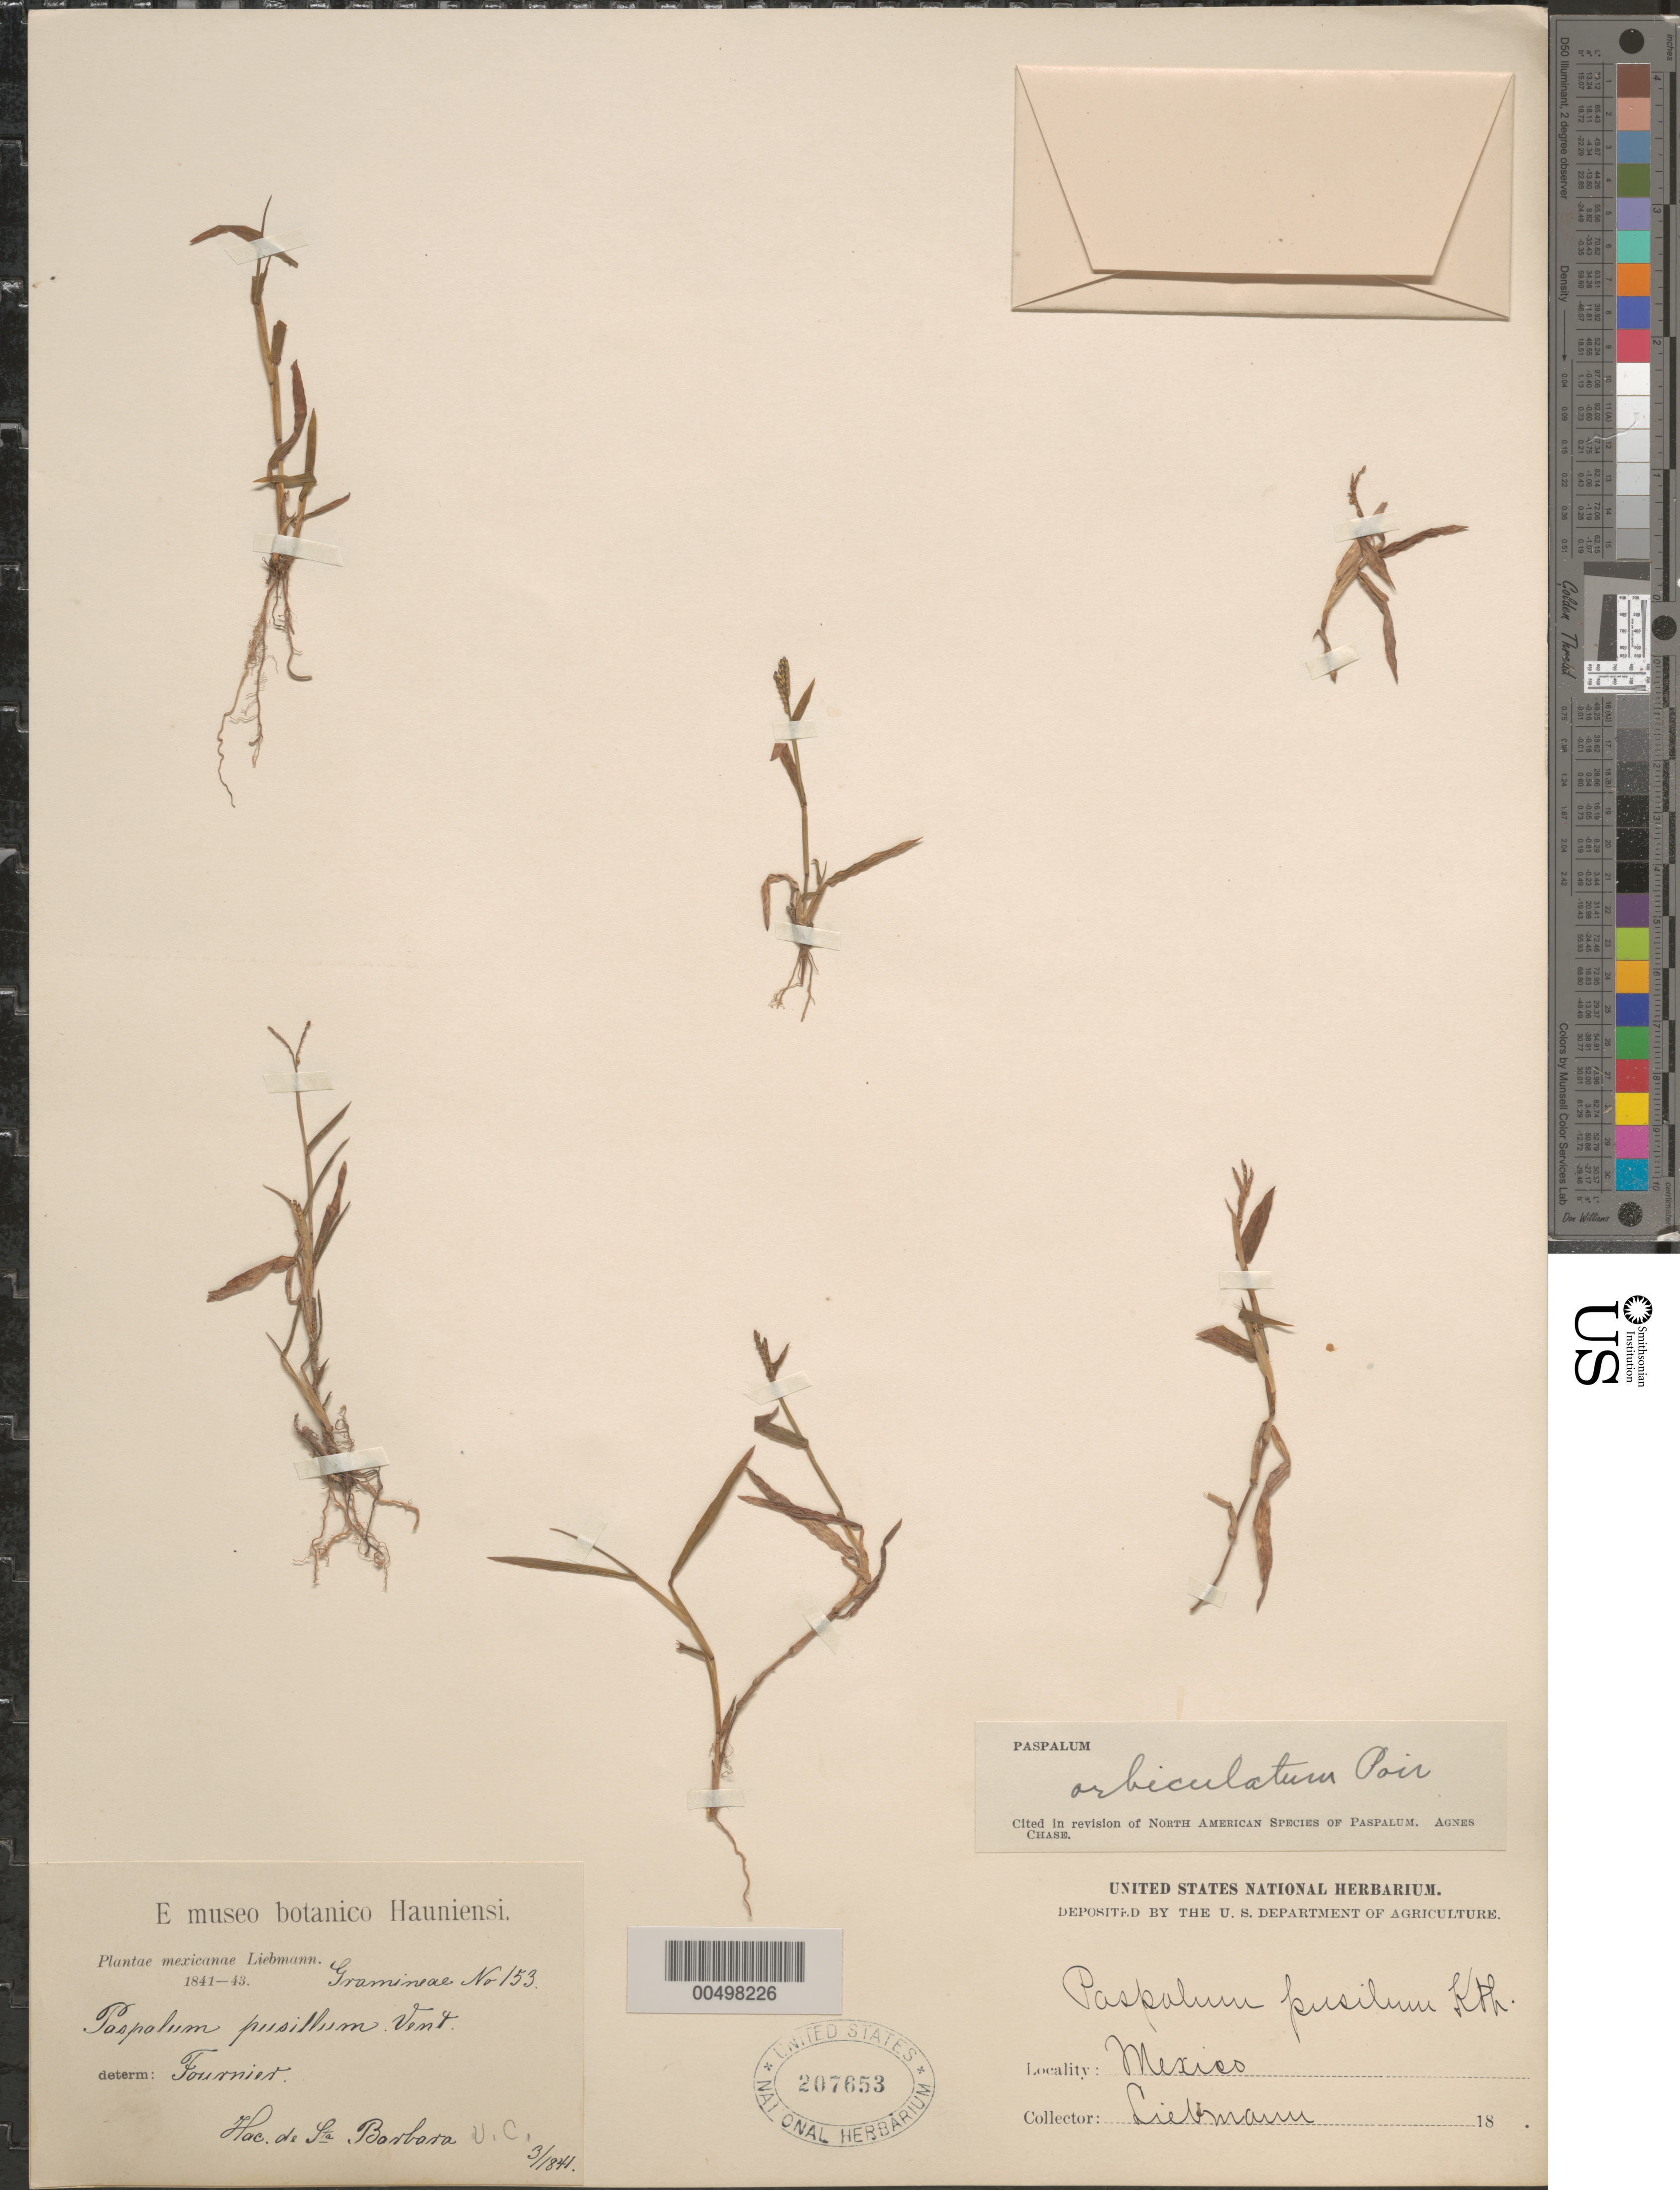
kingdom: Plantae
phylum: Tracheophyta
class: Liliopsida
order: Poales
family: Poaceae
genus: Paspalum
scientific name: Paspalum orbiculatum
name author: Poir. in Lam.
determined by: Chase, [M.] Agnes, (US)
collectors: F. M. Liebmann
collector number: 153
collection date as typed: Mar 1841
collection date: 1841-03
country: Mexico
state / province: Veracruz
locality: Hac. de Sta. Barbara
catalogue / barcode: US 207653